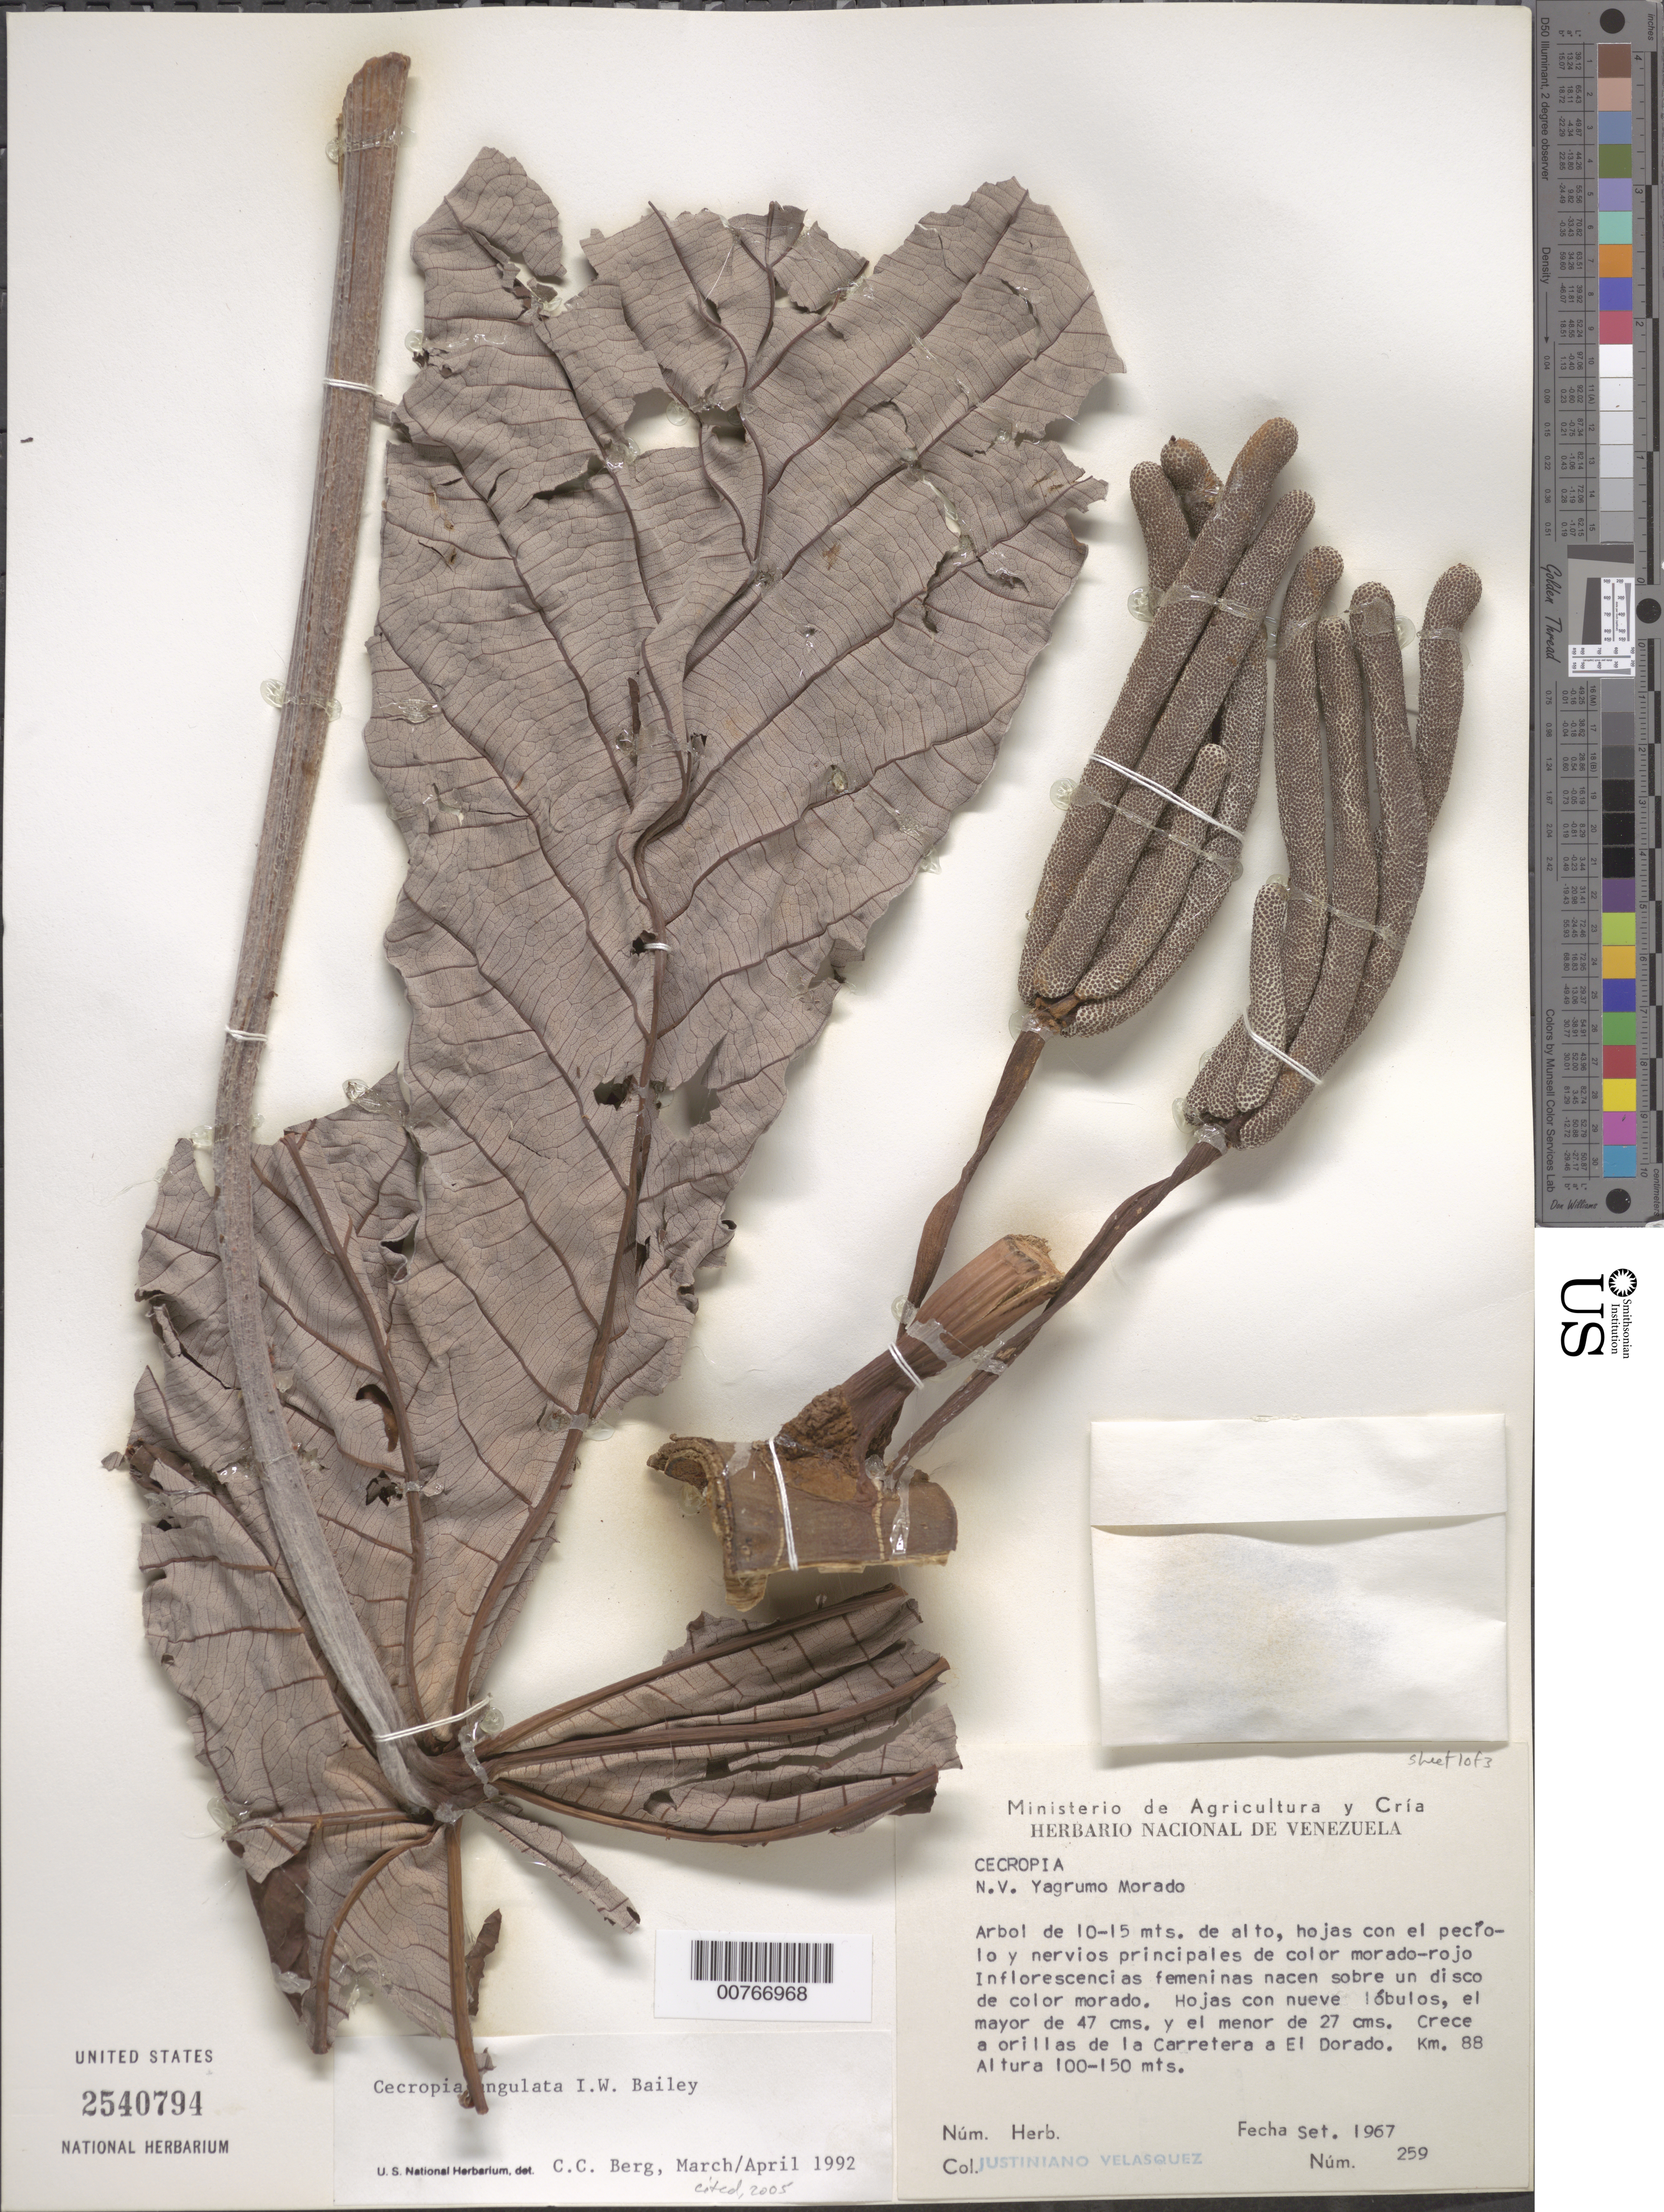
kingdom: Plantae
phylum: Tracheophyta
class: Magnoliopsida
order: Rosales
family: Urticaceae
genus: Cecropia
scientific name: Cecropia angulata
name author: I.W. Bailey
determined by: Berg, C. C.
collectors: J. Velasquez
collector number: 259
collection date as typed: Sep-67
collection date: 1967-09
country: Venezuela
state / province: Bolívar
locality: Carretera a el Dorado, km. 88 hacia Brazil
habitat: Orillas de la carretera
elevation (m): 100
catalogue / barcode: US 2540794